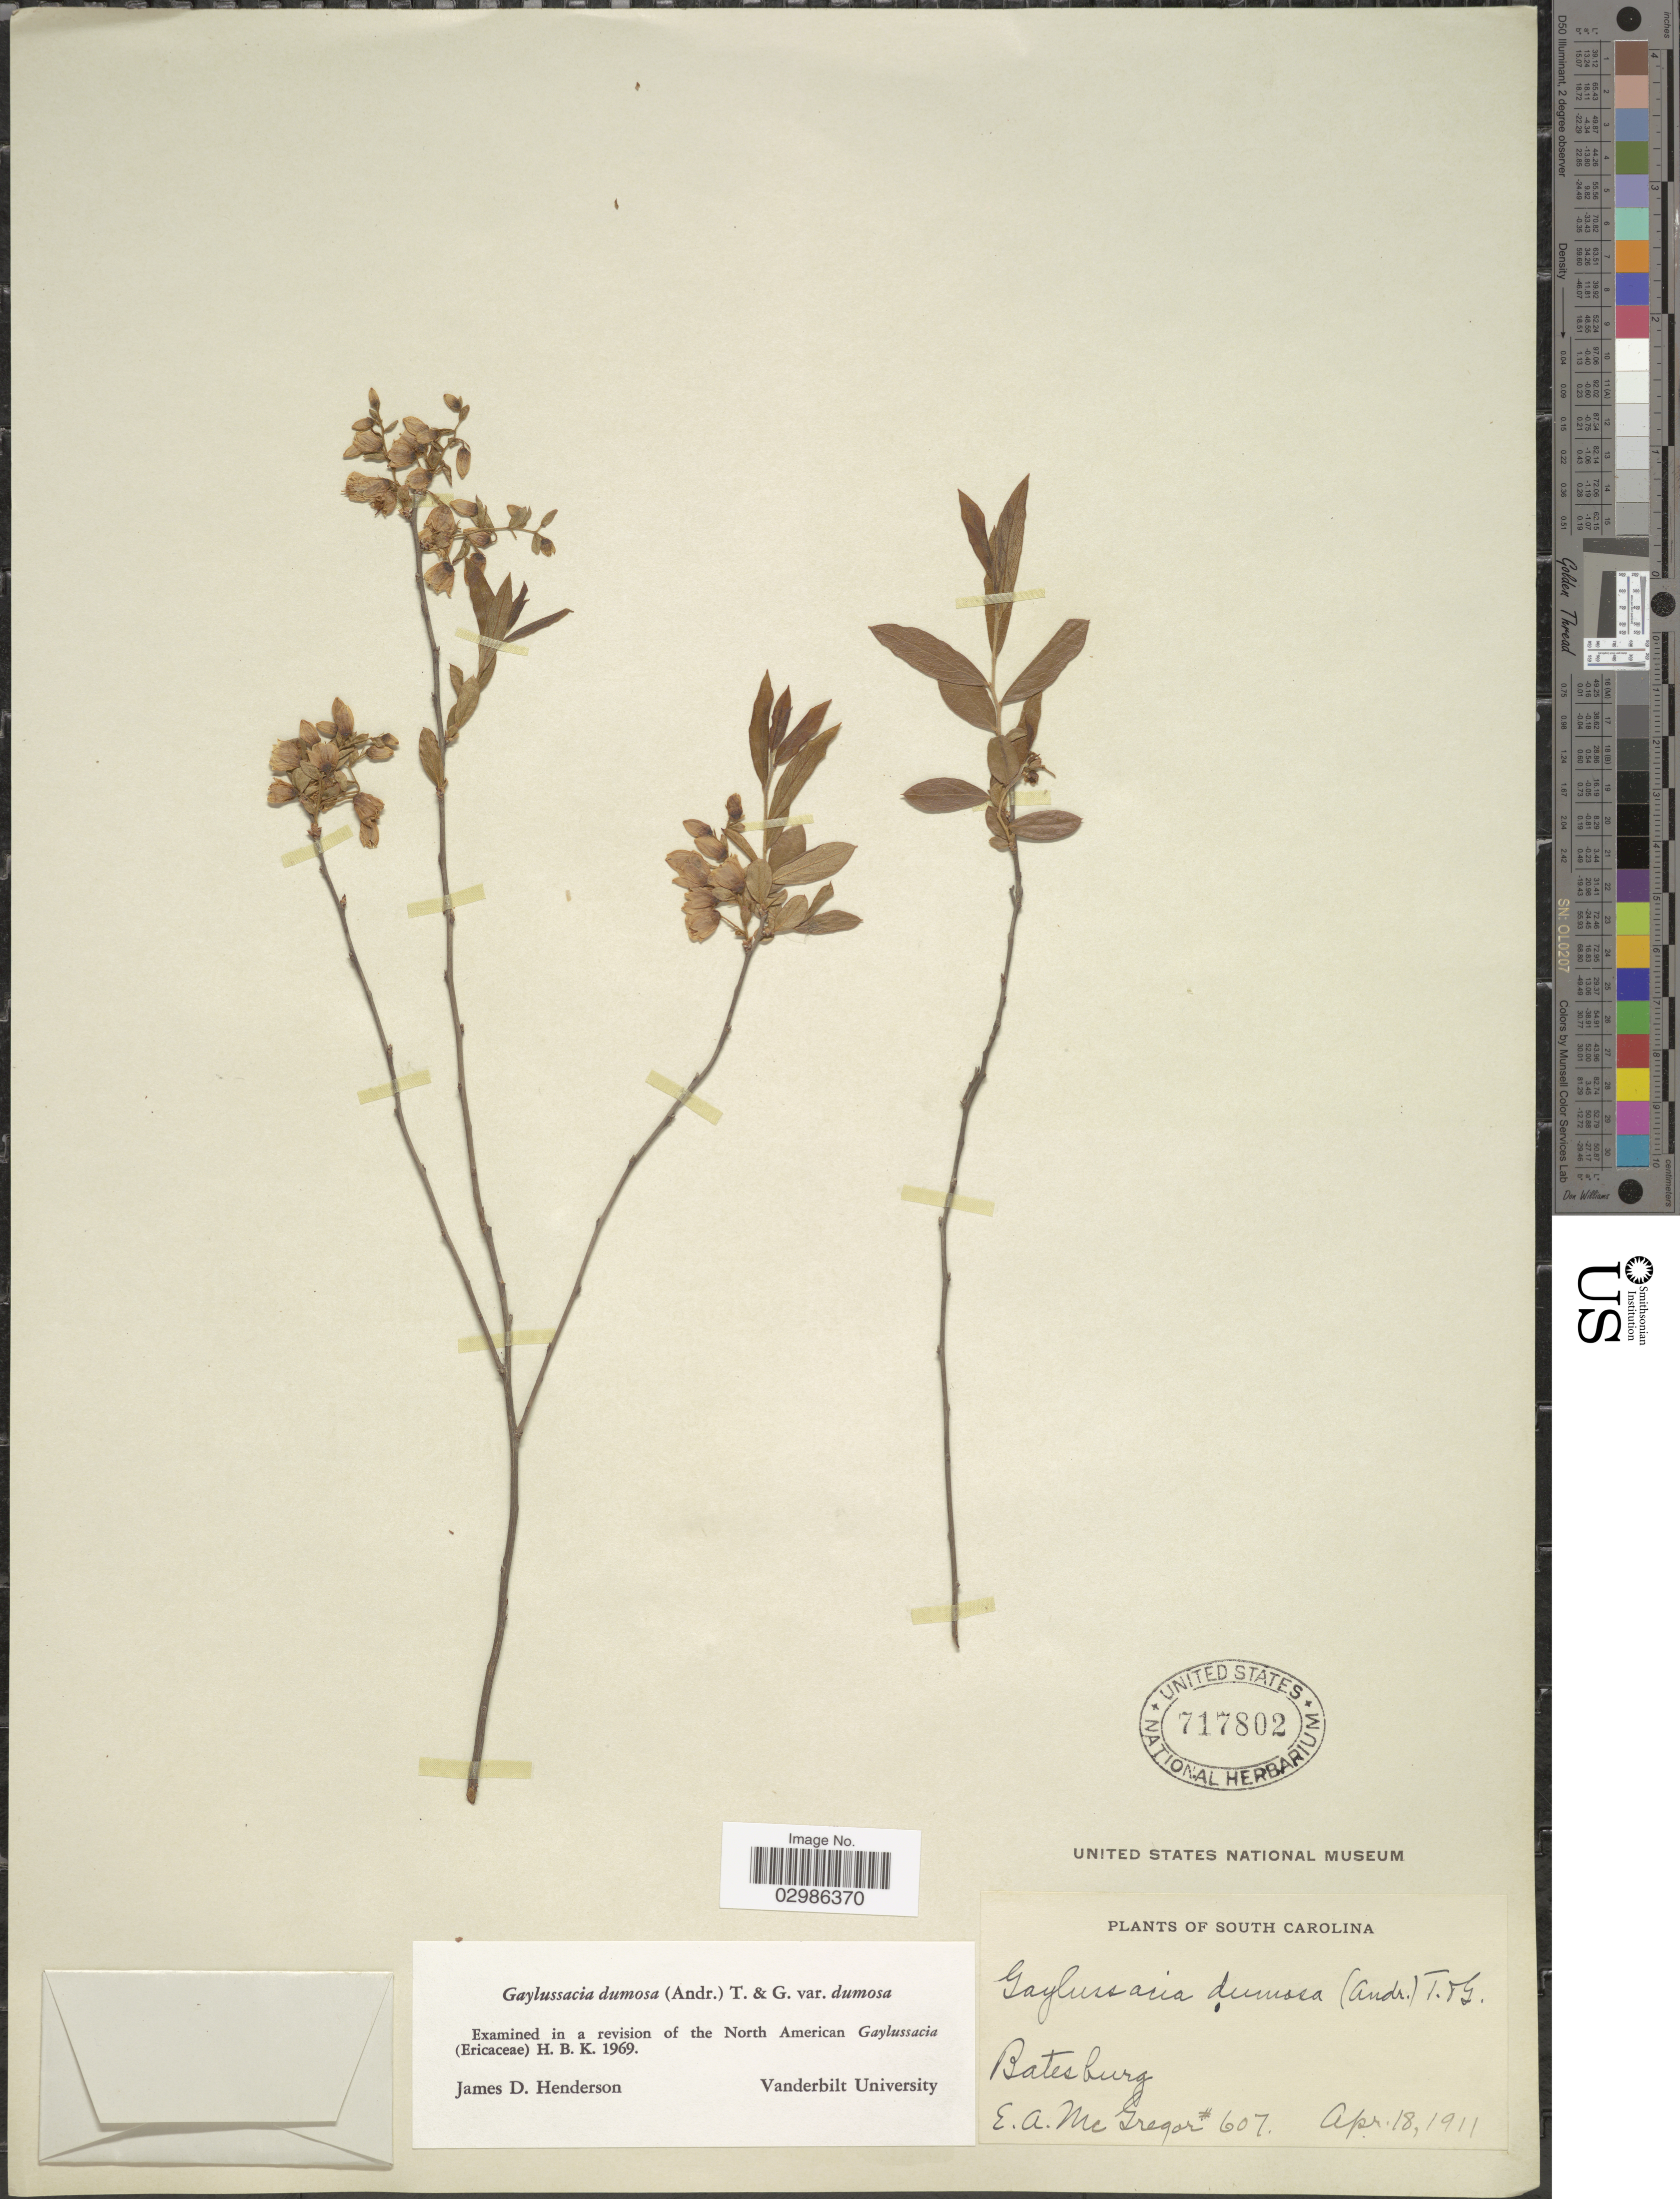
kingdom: Plantae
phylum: Tracheophyta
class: Magnoliopsida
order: Ericales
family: Ericaceae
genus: Gaylussacia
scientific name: Gaylussacia dumosa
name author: (Andrews) Torr. & A. Gray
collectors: E. A. McGregor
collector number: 607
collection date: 1911-04-18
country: United States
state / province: South Carolina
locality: Batesburg.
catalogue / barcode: US 717802